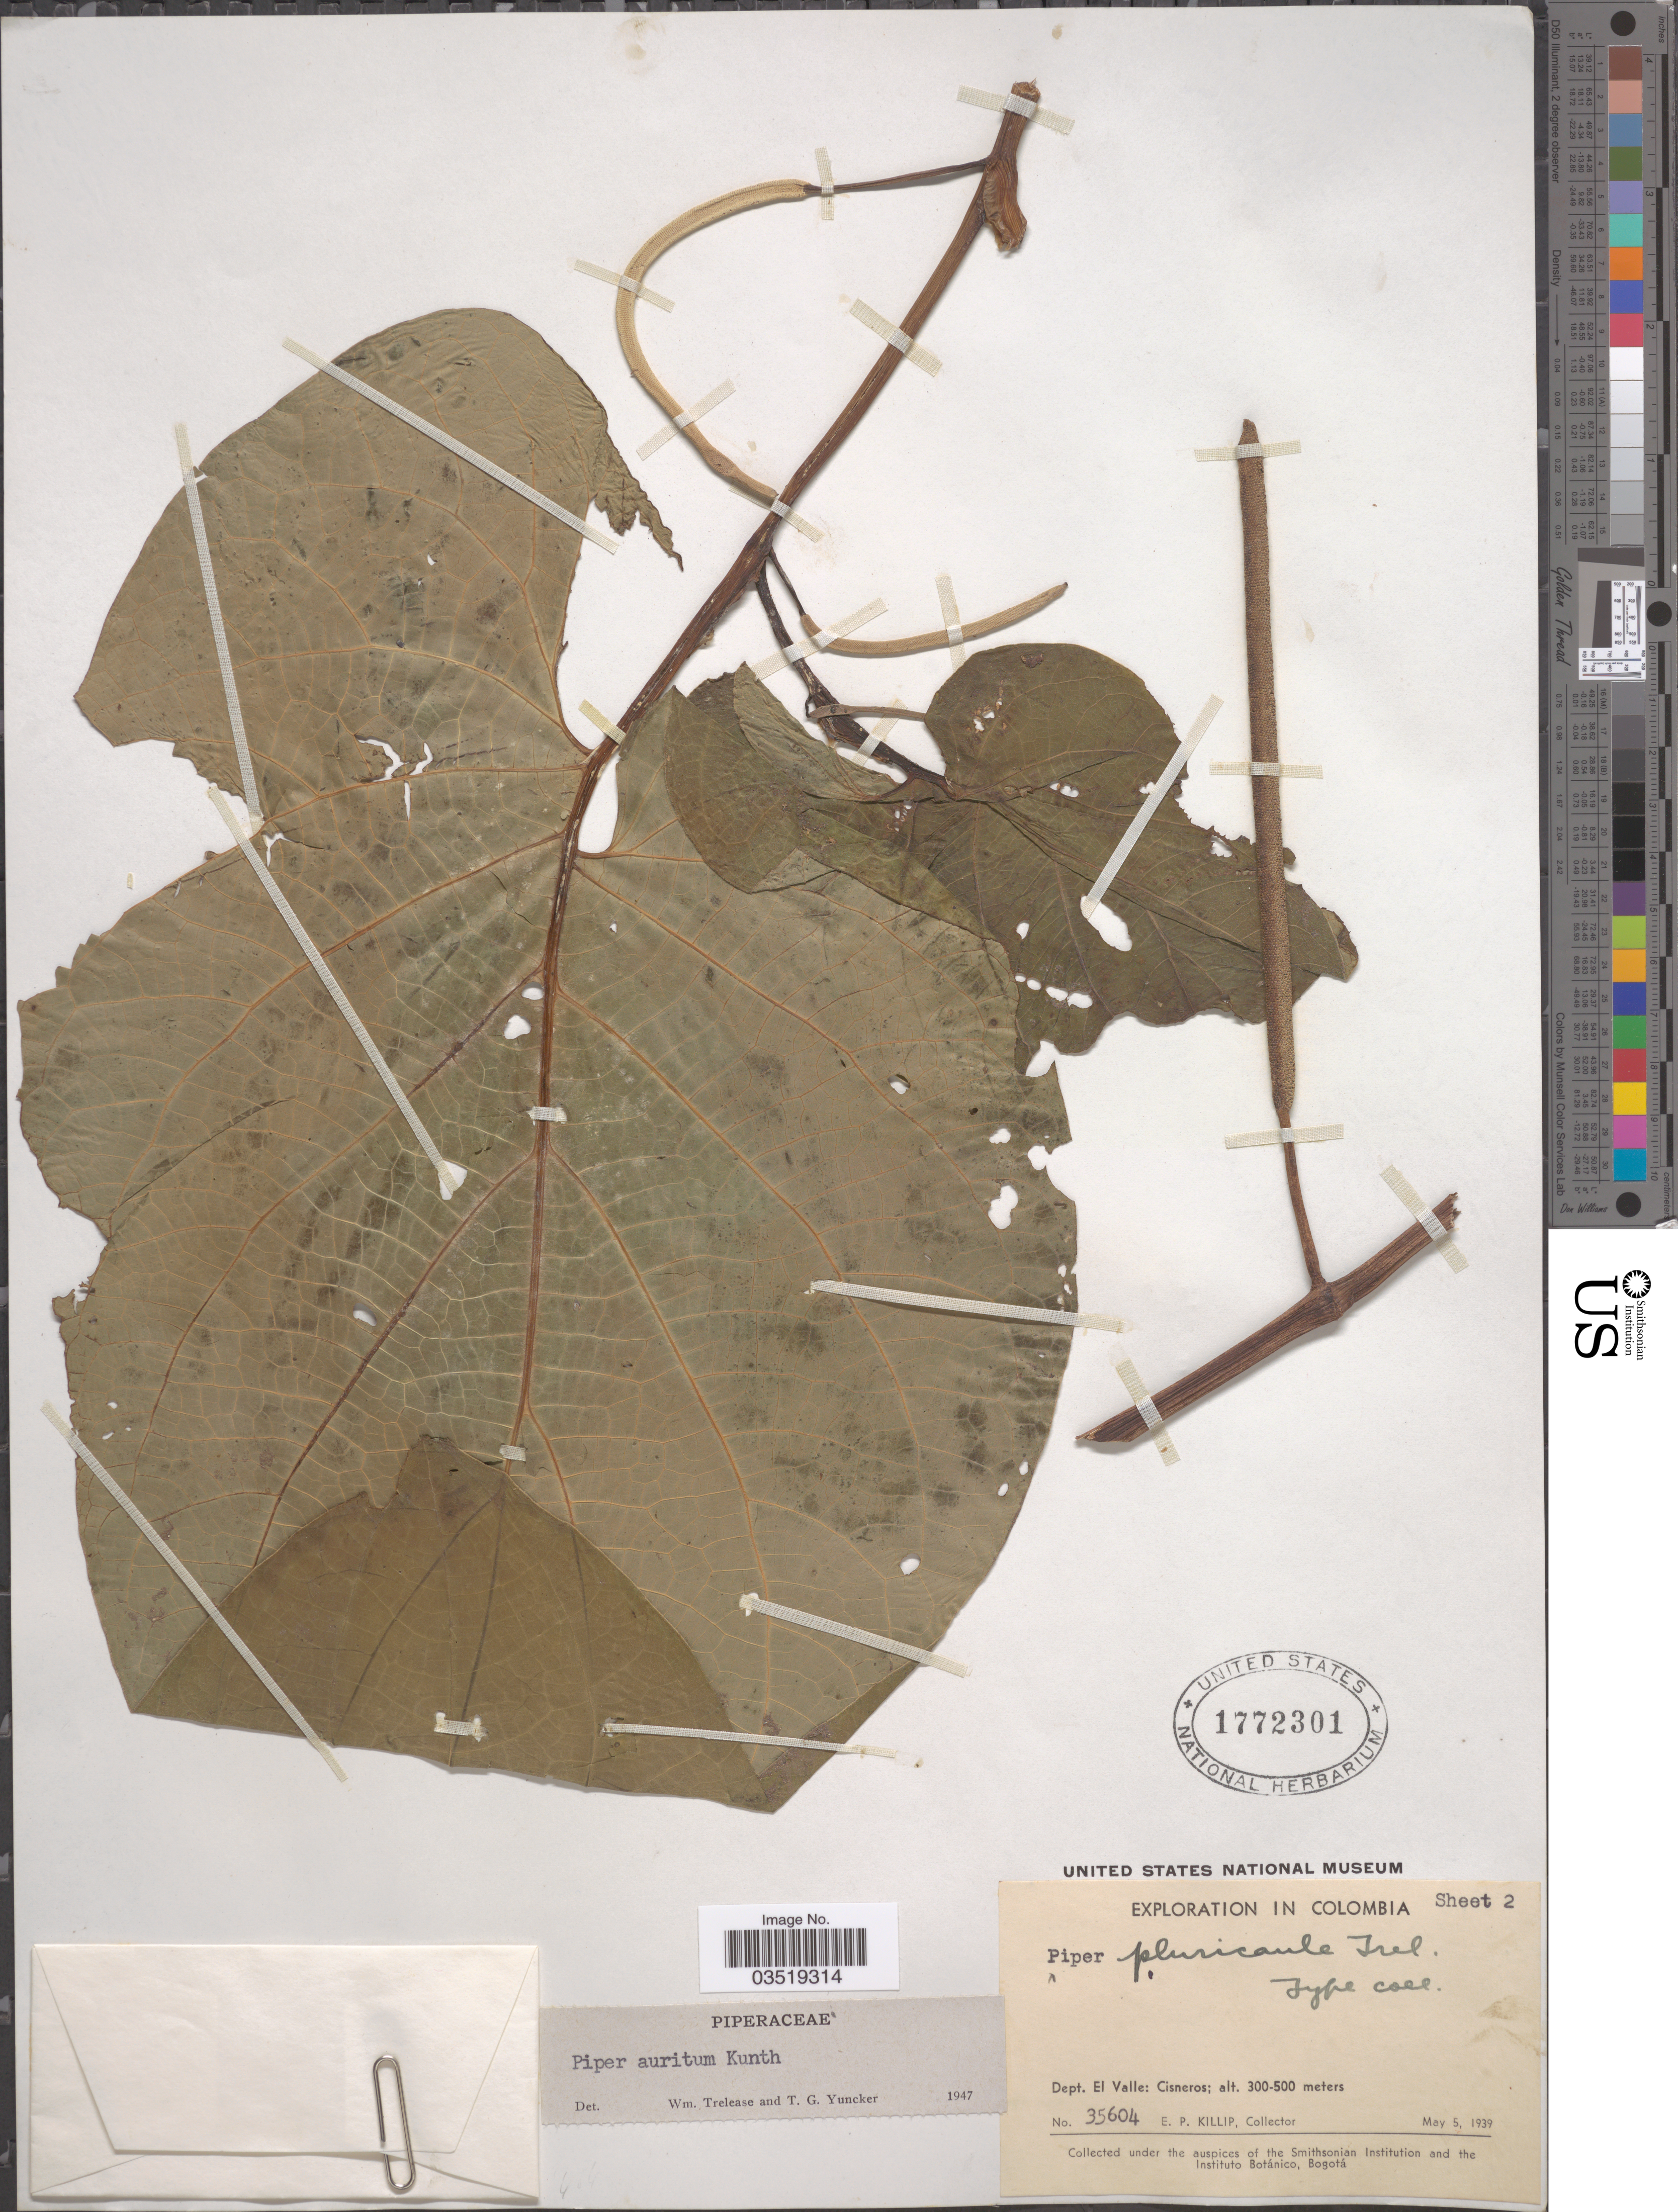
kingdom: Plantae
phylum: Tracheophyta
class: Magnoliopsida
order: Piperales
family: Piperaceae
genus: Piper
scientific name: Piper auritum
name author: Kunth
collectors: E. P. Killip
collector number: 35604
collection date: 1939-05-05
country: Colombia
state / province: Valle del Cauca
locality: Dept. El Valle: Cisneros.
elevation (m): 300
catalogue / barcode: US 1772301